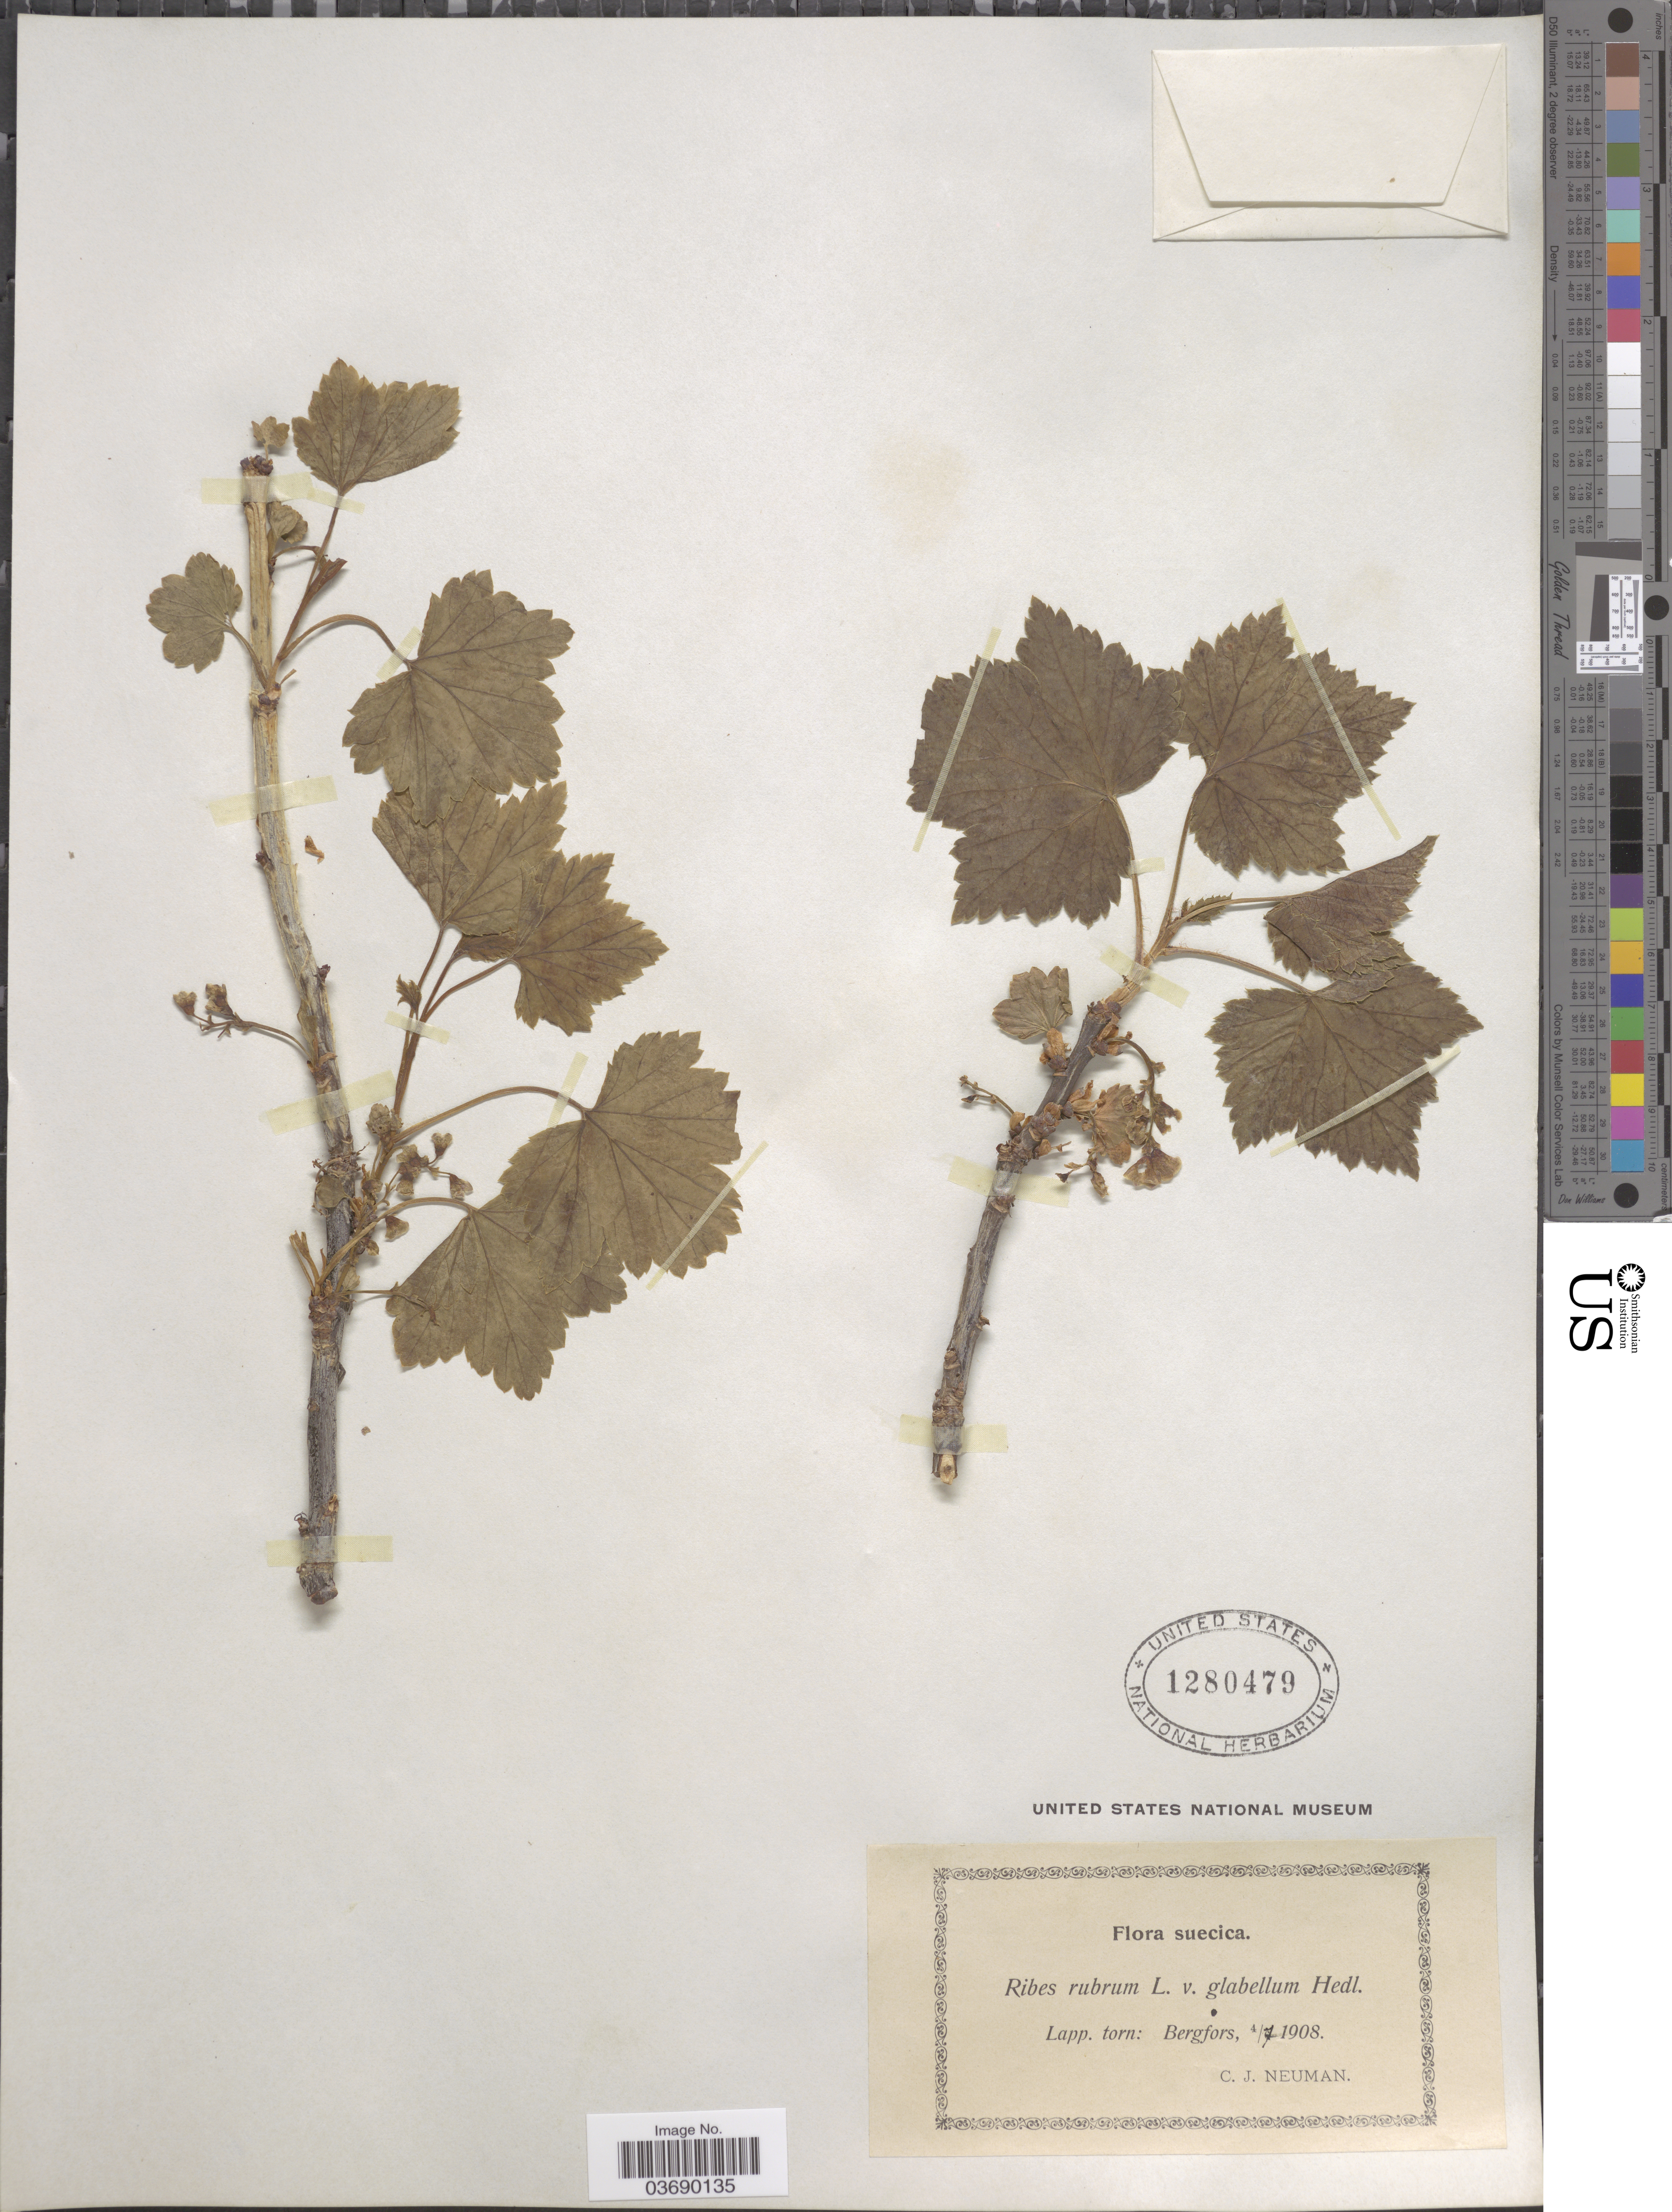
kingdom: Plantae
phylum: Tracheophyta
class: Magnoliopsida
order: Saxifragales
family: Grossulariaceae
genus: Ribes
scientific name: Ribes rubrum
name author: L.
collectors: C. Neuman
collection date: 1908-07-04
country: Sweden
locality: Suecica. Lapp. torn: Bergfors.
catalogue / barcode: US 1280479